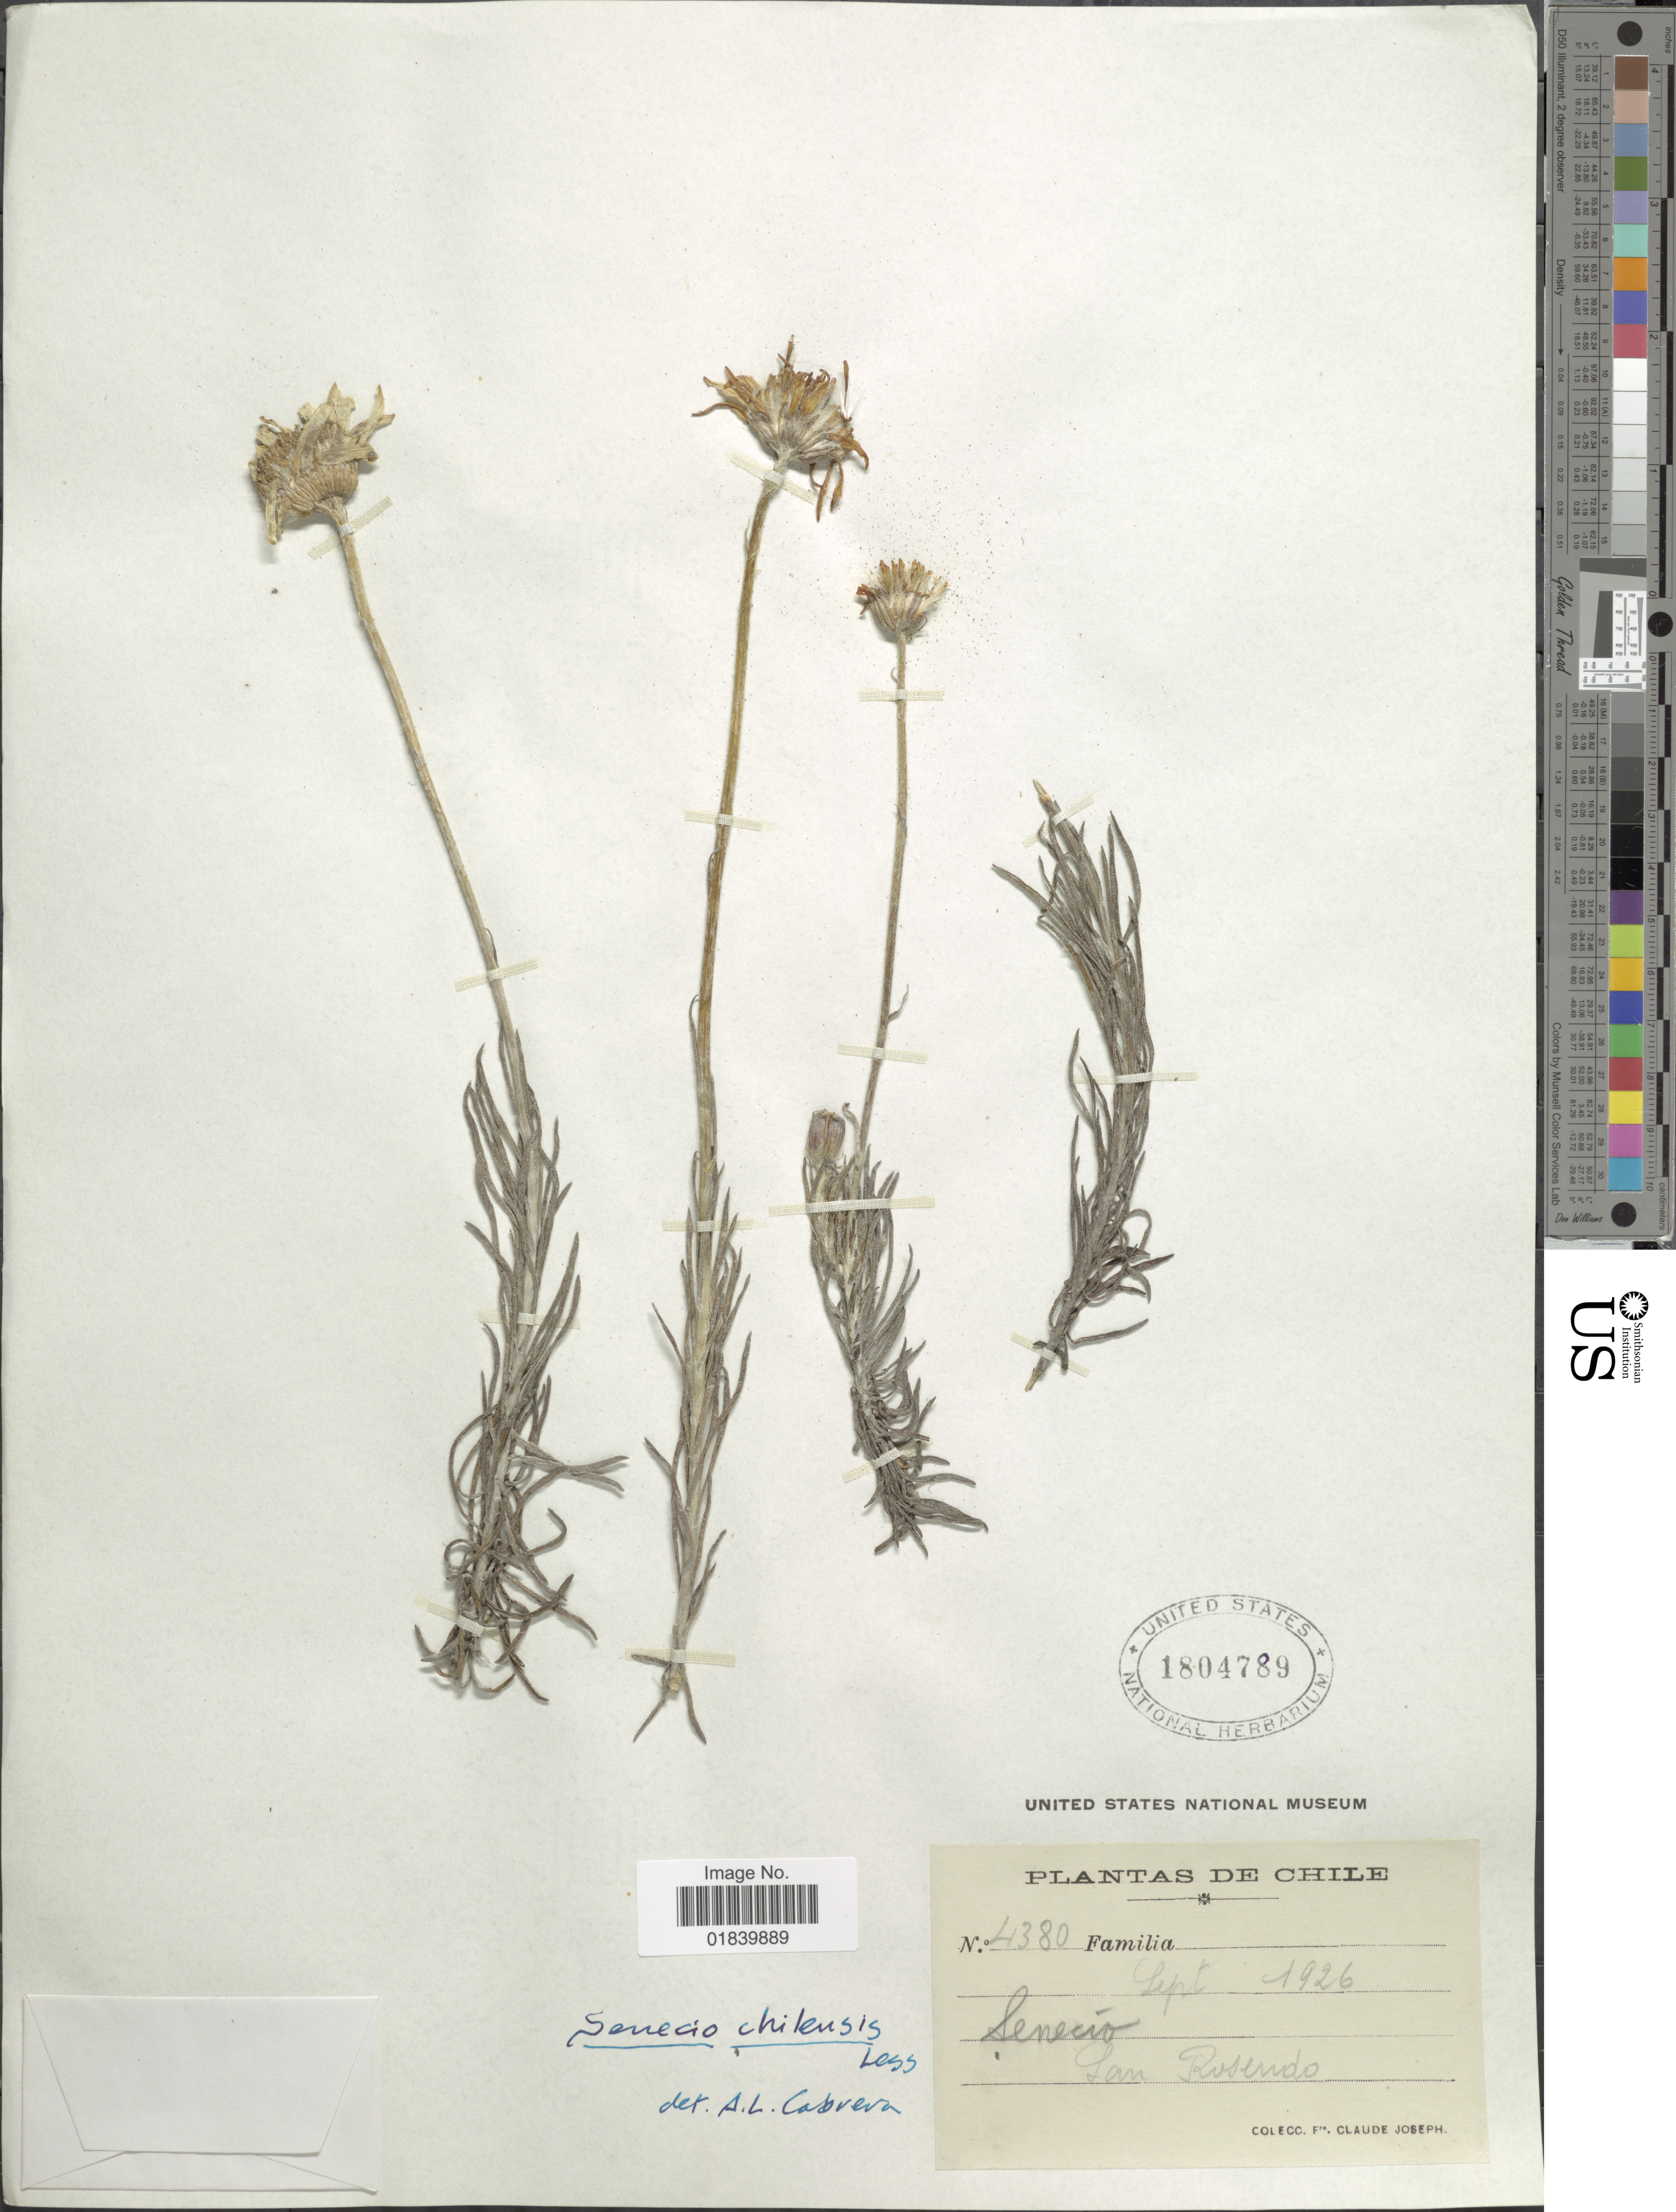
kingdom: Plantae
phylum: Tracheophyta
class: Magnoliopsida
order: Asterales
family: Asteraceae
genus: Senecio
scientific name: Senecio chilensis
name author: Less.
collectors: Bro. Claude-Joseph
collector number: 4380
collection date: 1926-09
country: Chile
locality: Senecio, San Rosendo.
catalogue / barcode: US 1804789